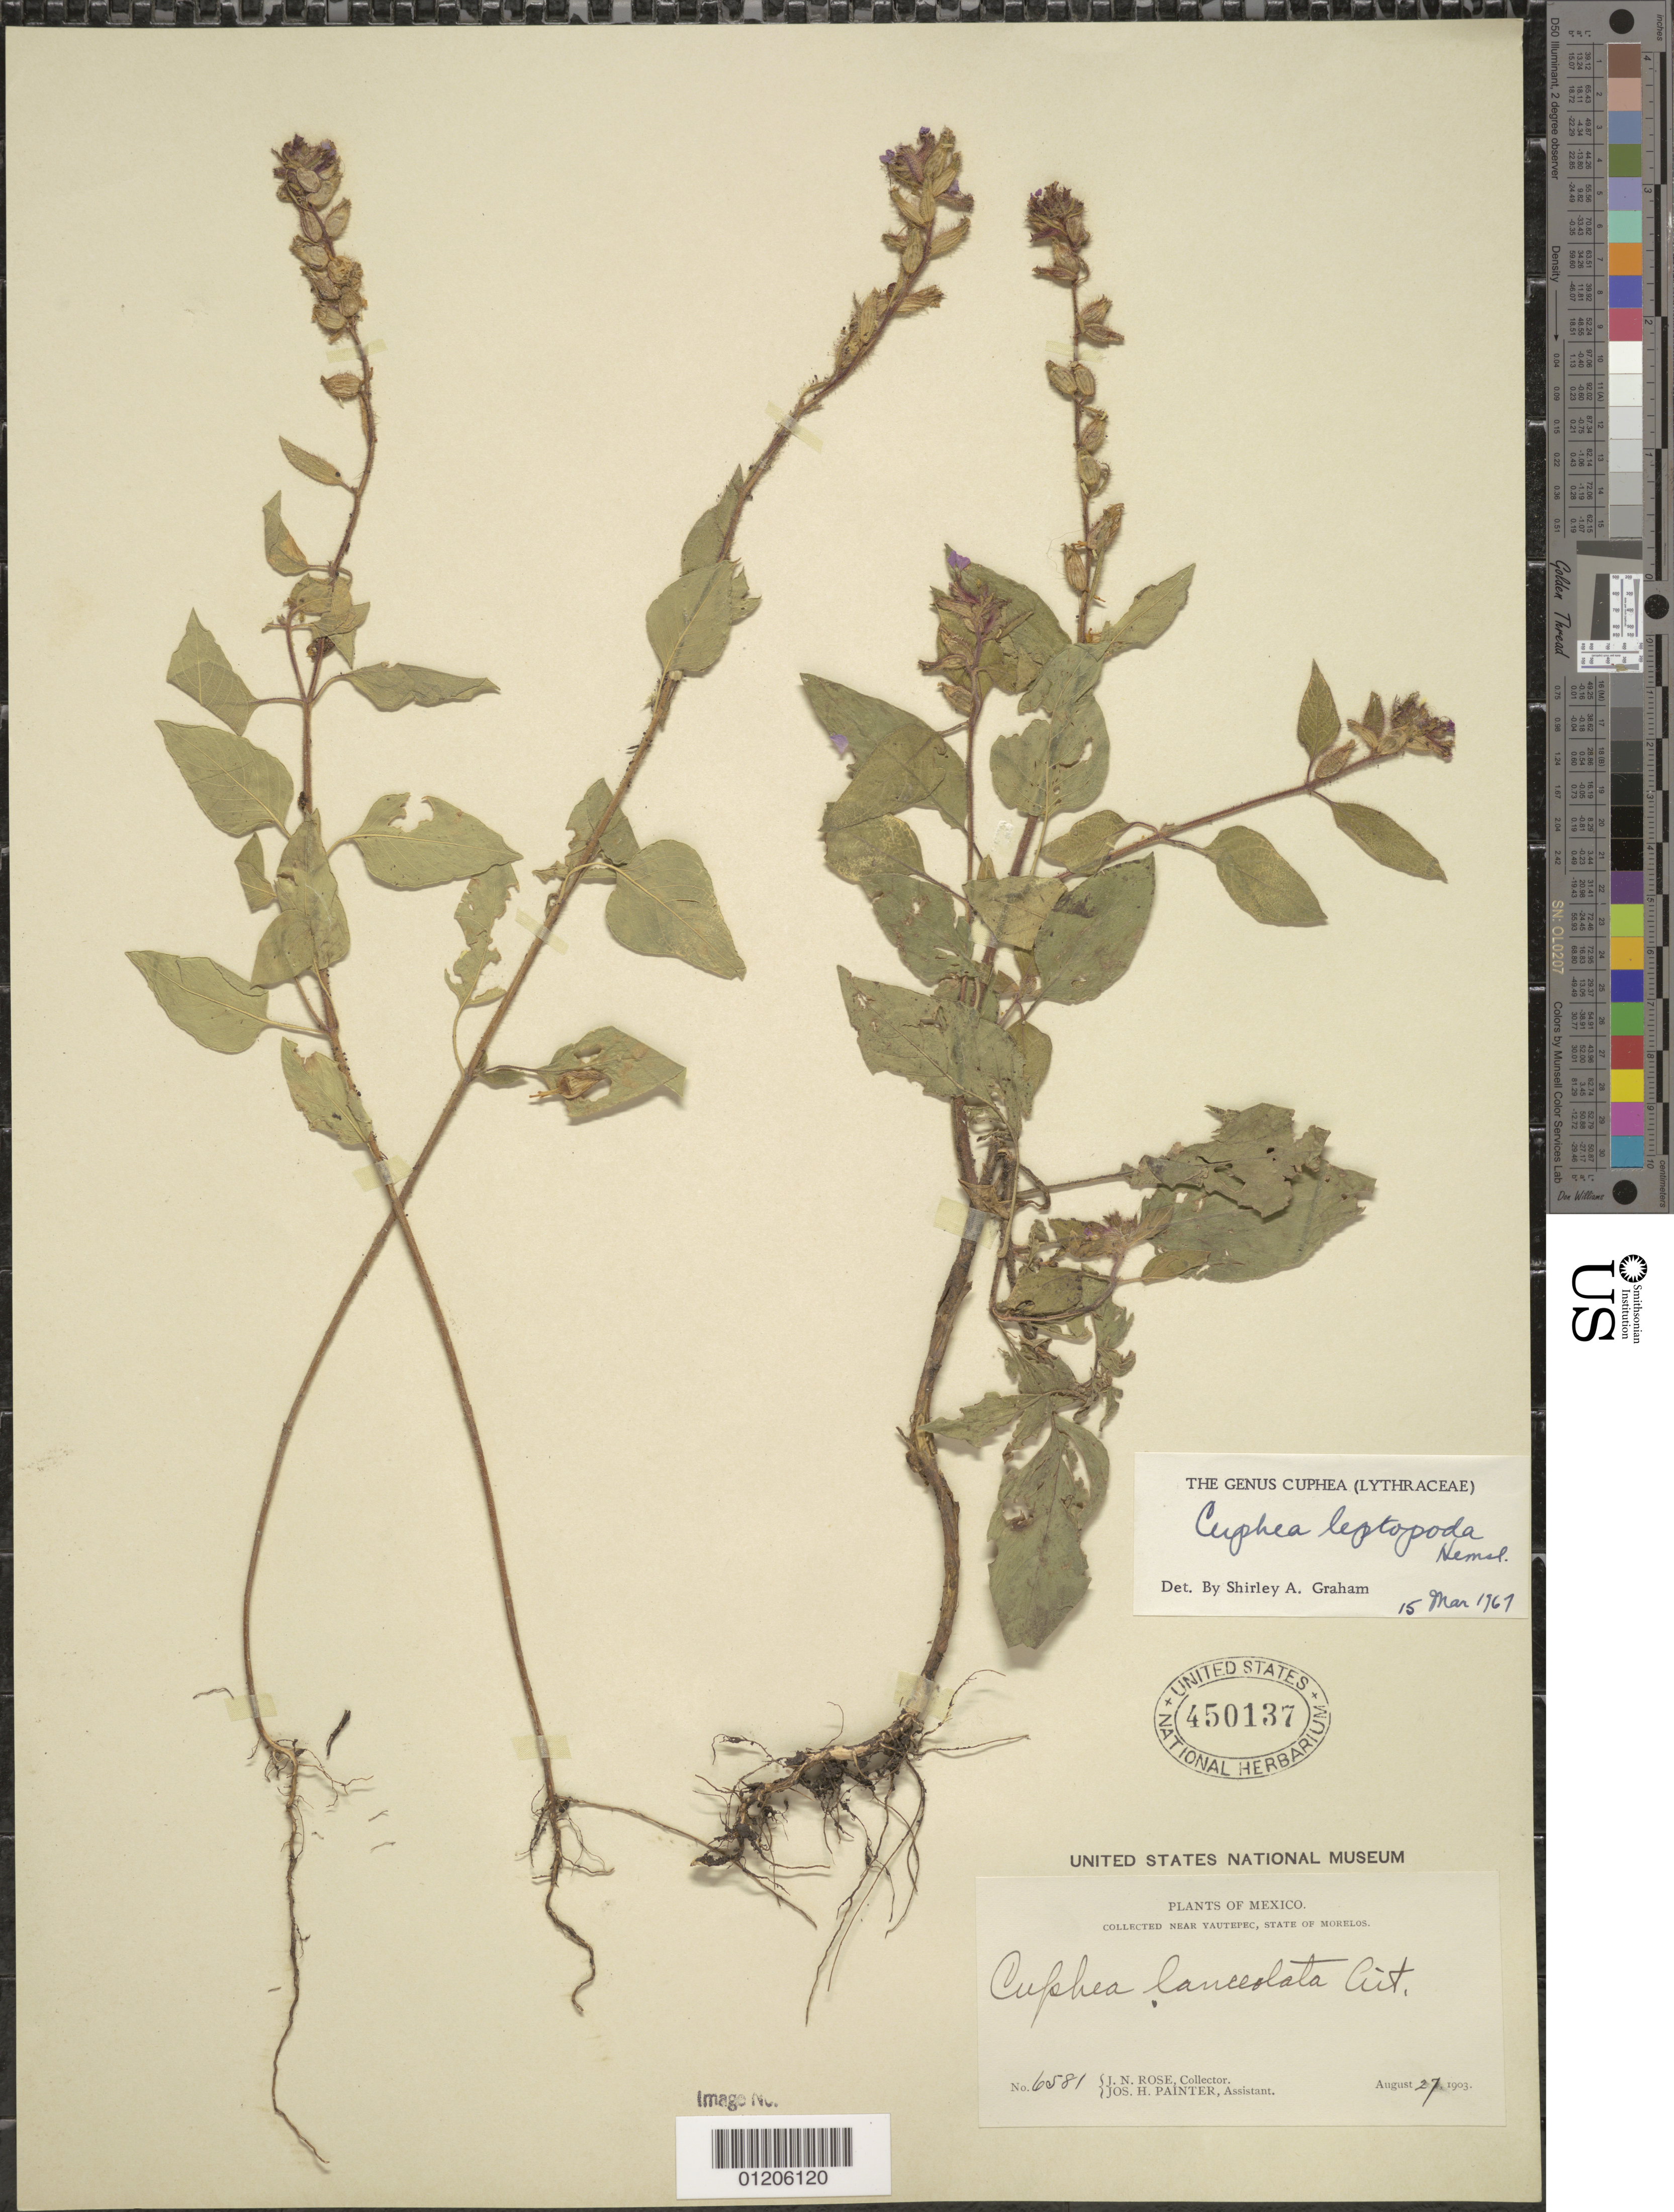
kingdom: Plantae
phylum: Tracheophyta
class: Magnoliopsida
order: Myrtales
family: Lythraceae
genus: Cuphea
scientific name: Cuphea leptopoda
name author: Hemsl.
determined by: Graham, S.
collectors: J. N. Rose & J. H. Painter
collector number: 6581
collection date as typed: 27 Aug 1903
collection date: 1903-08-27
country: Mexico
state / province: Morelos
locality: Near Yautepec, State of Morelos.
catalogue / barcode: US 450137